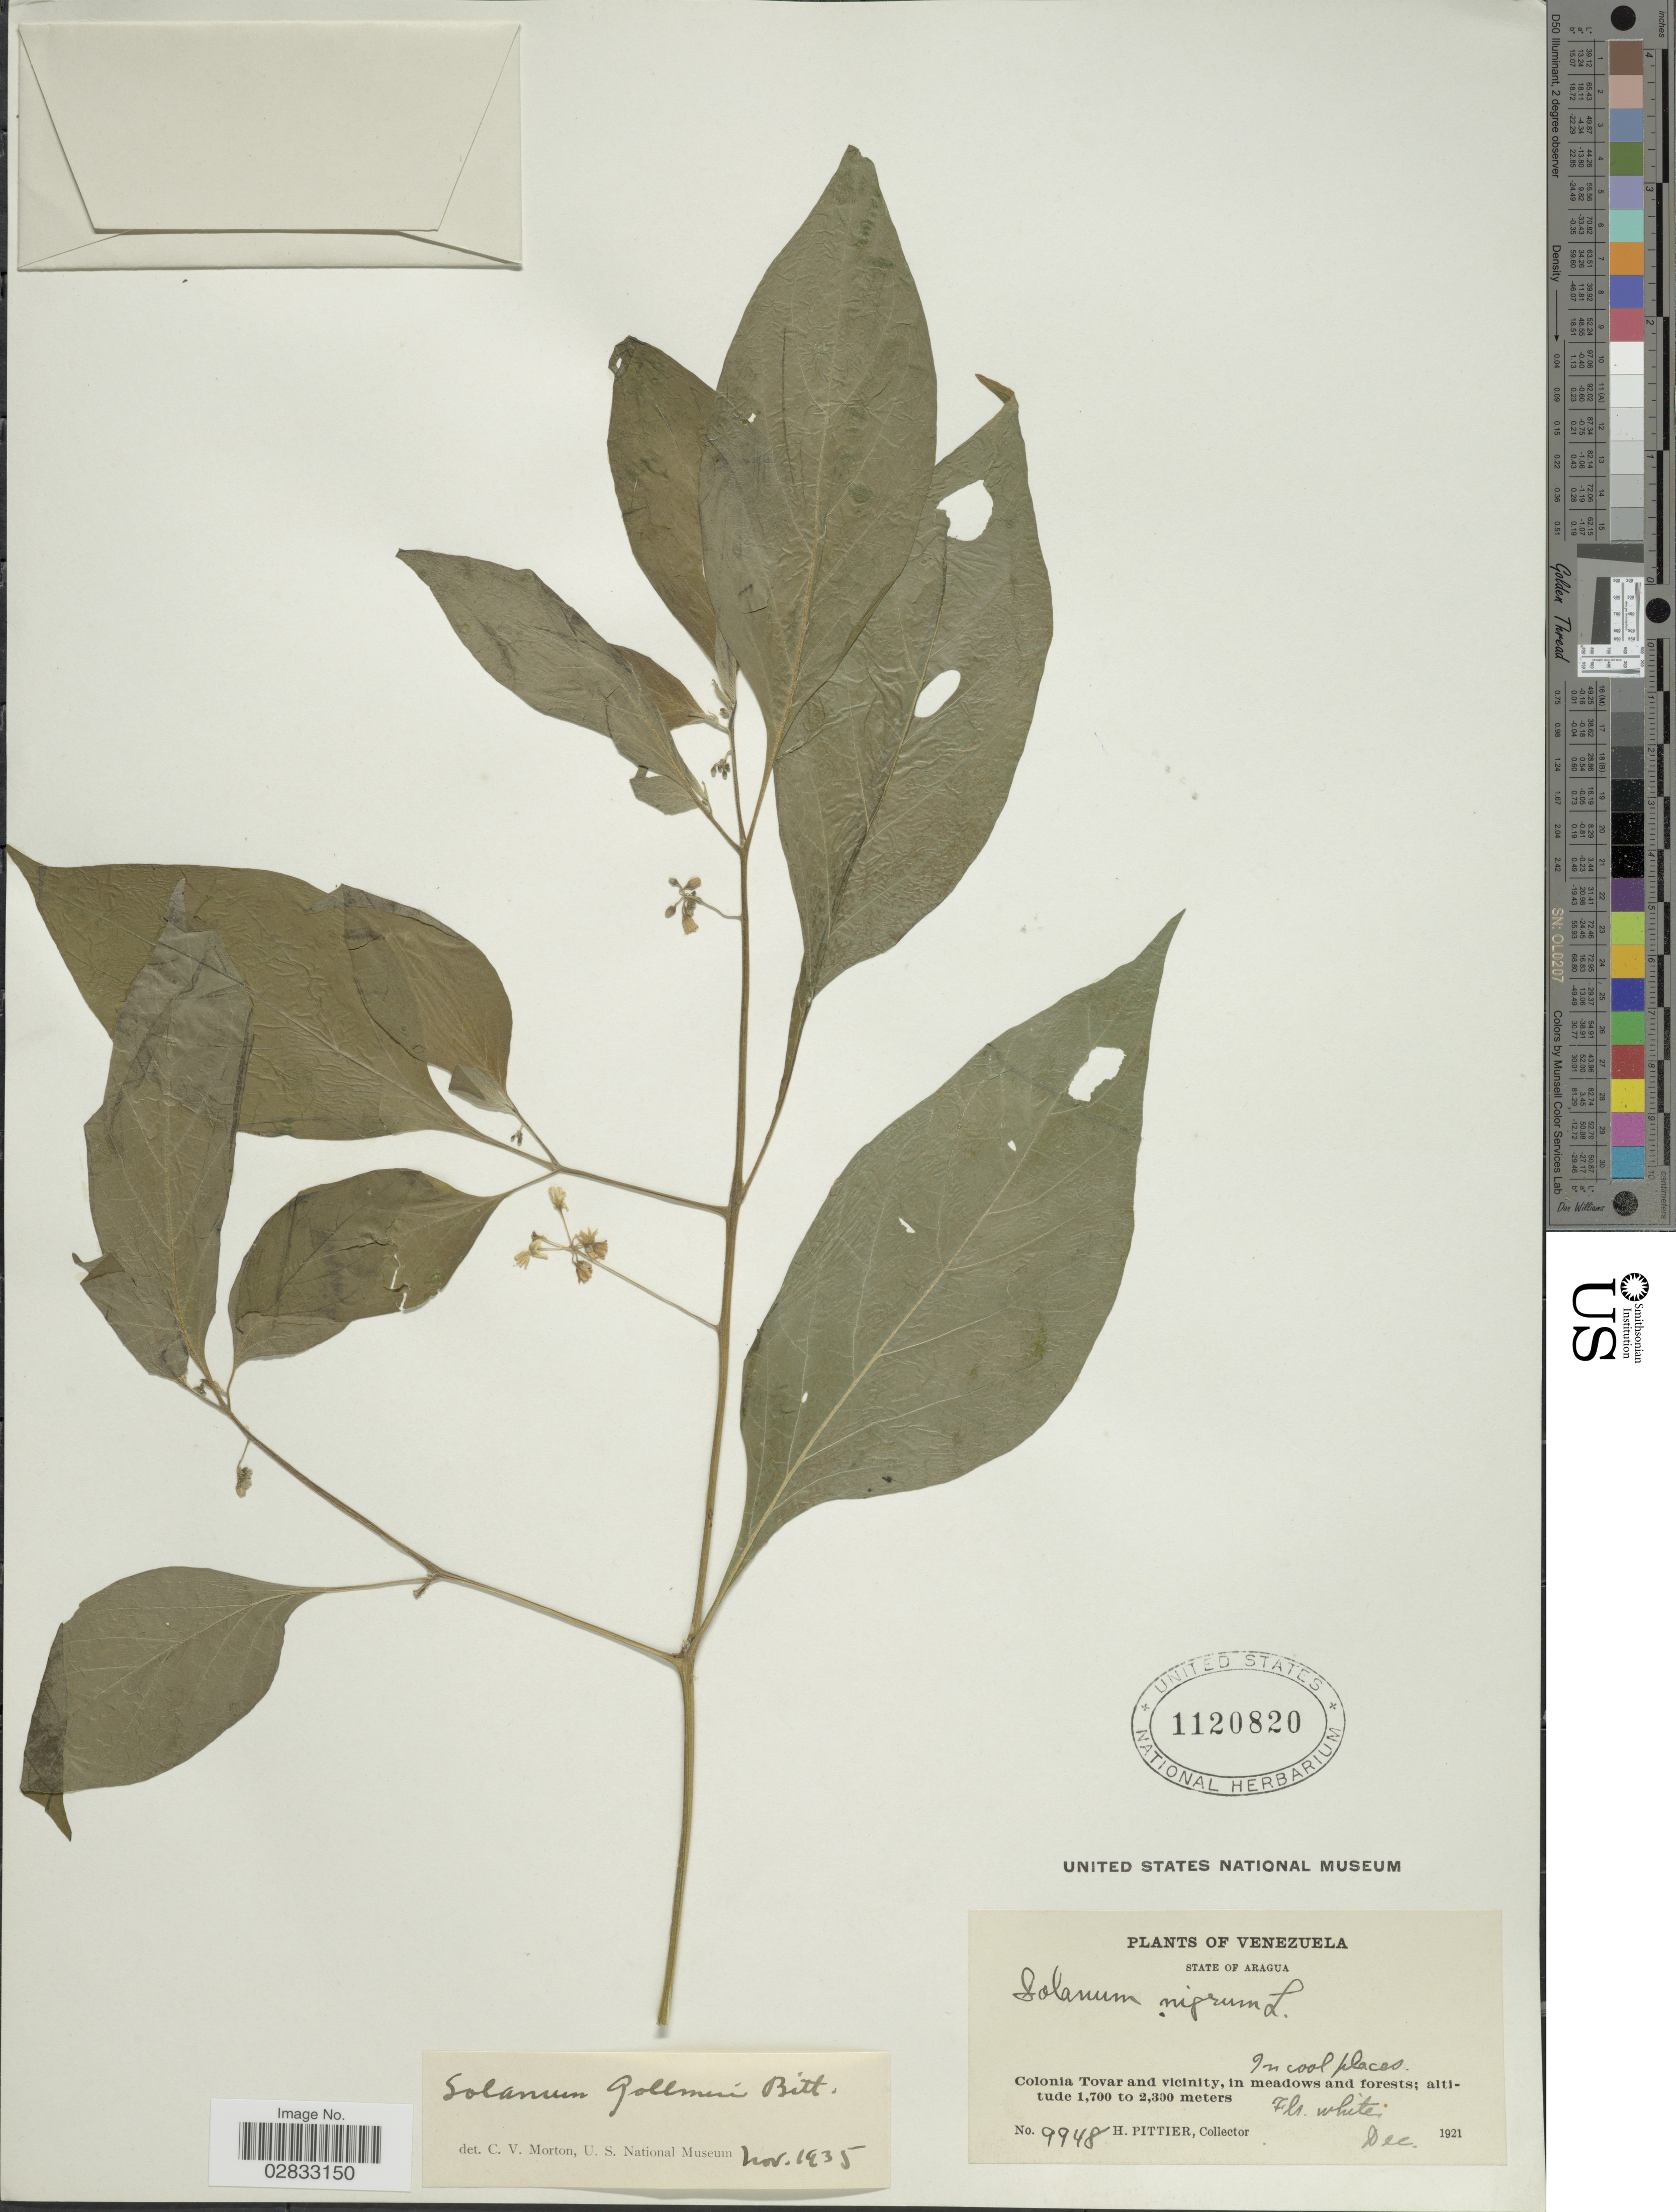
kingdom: Plantae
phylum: Tracheophyta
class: Magnoliopsida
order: Solanales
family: Solanaceae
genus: Solanum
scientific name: Solanum gollmeri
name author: Bitter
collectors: H. F. Pittier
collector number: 9948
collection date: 1921-12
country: Venezuela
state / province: Aragua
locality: Colonia Tovar and vicinity, in meadows and forests.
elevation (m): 1700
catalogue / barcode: US 1120820